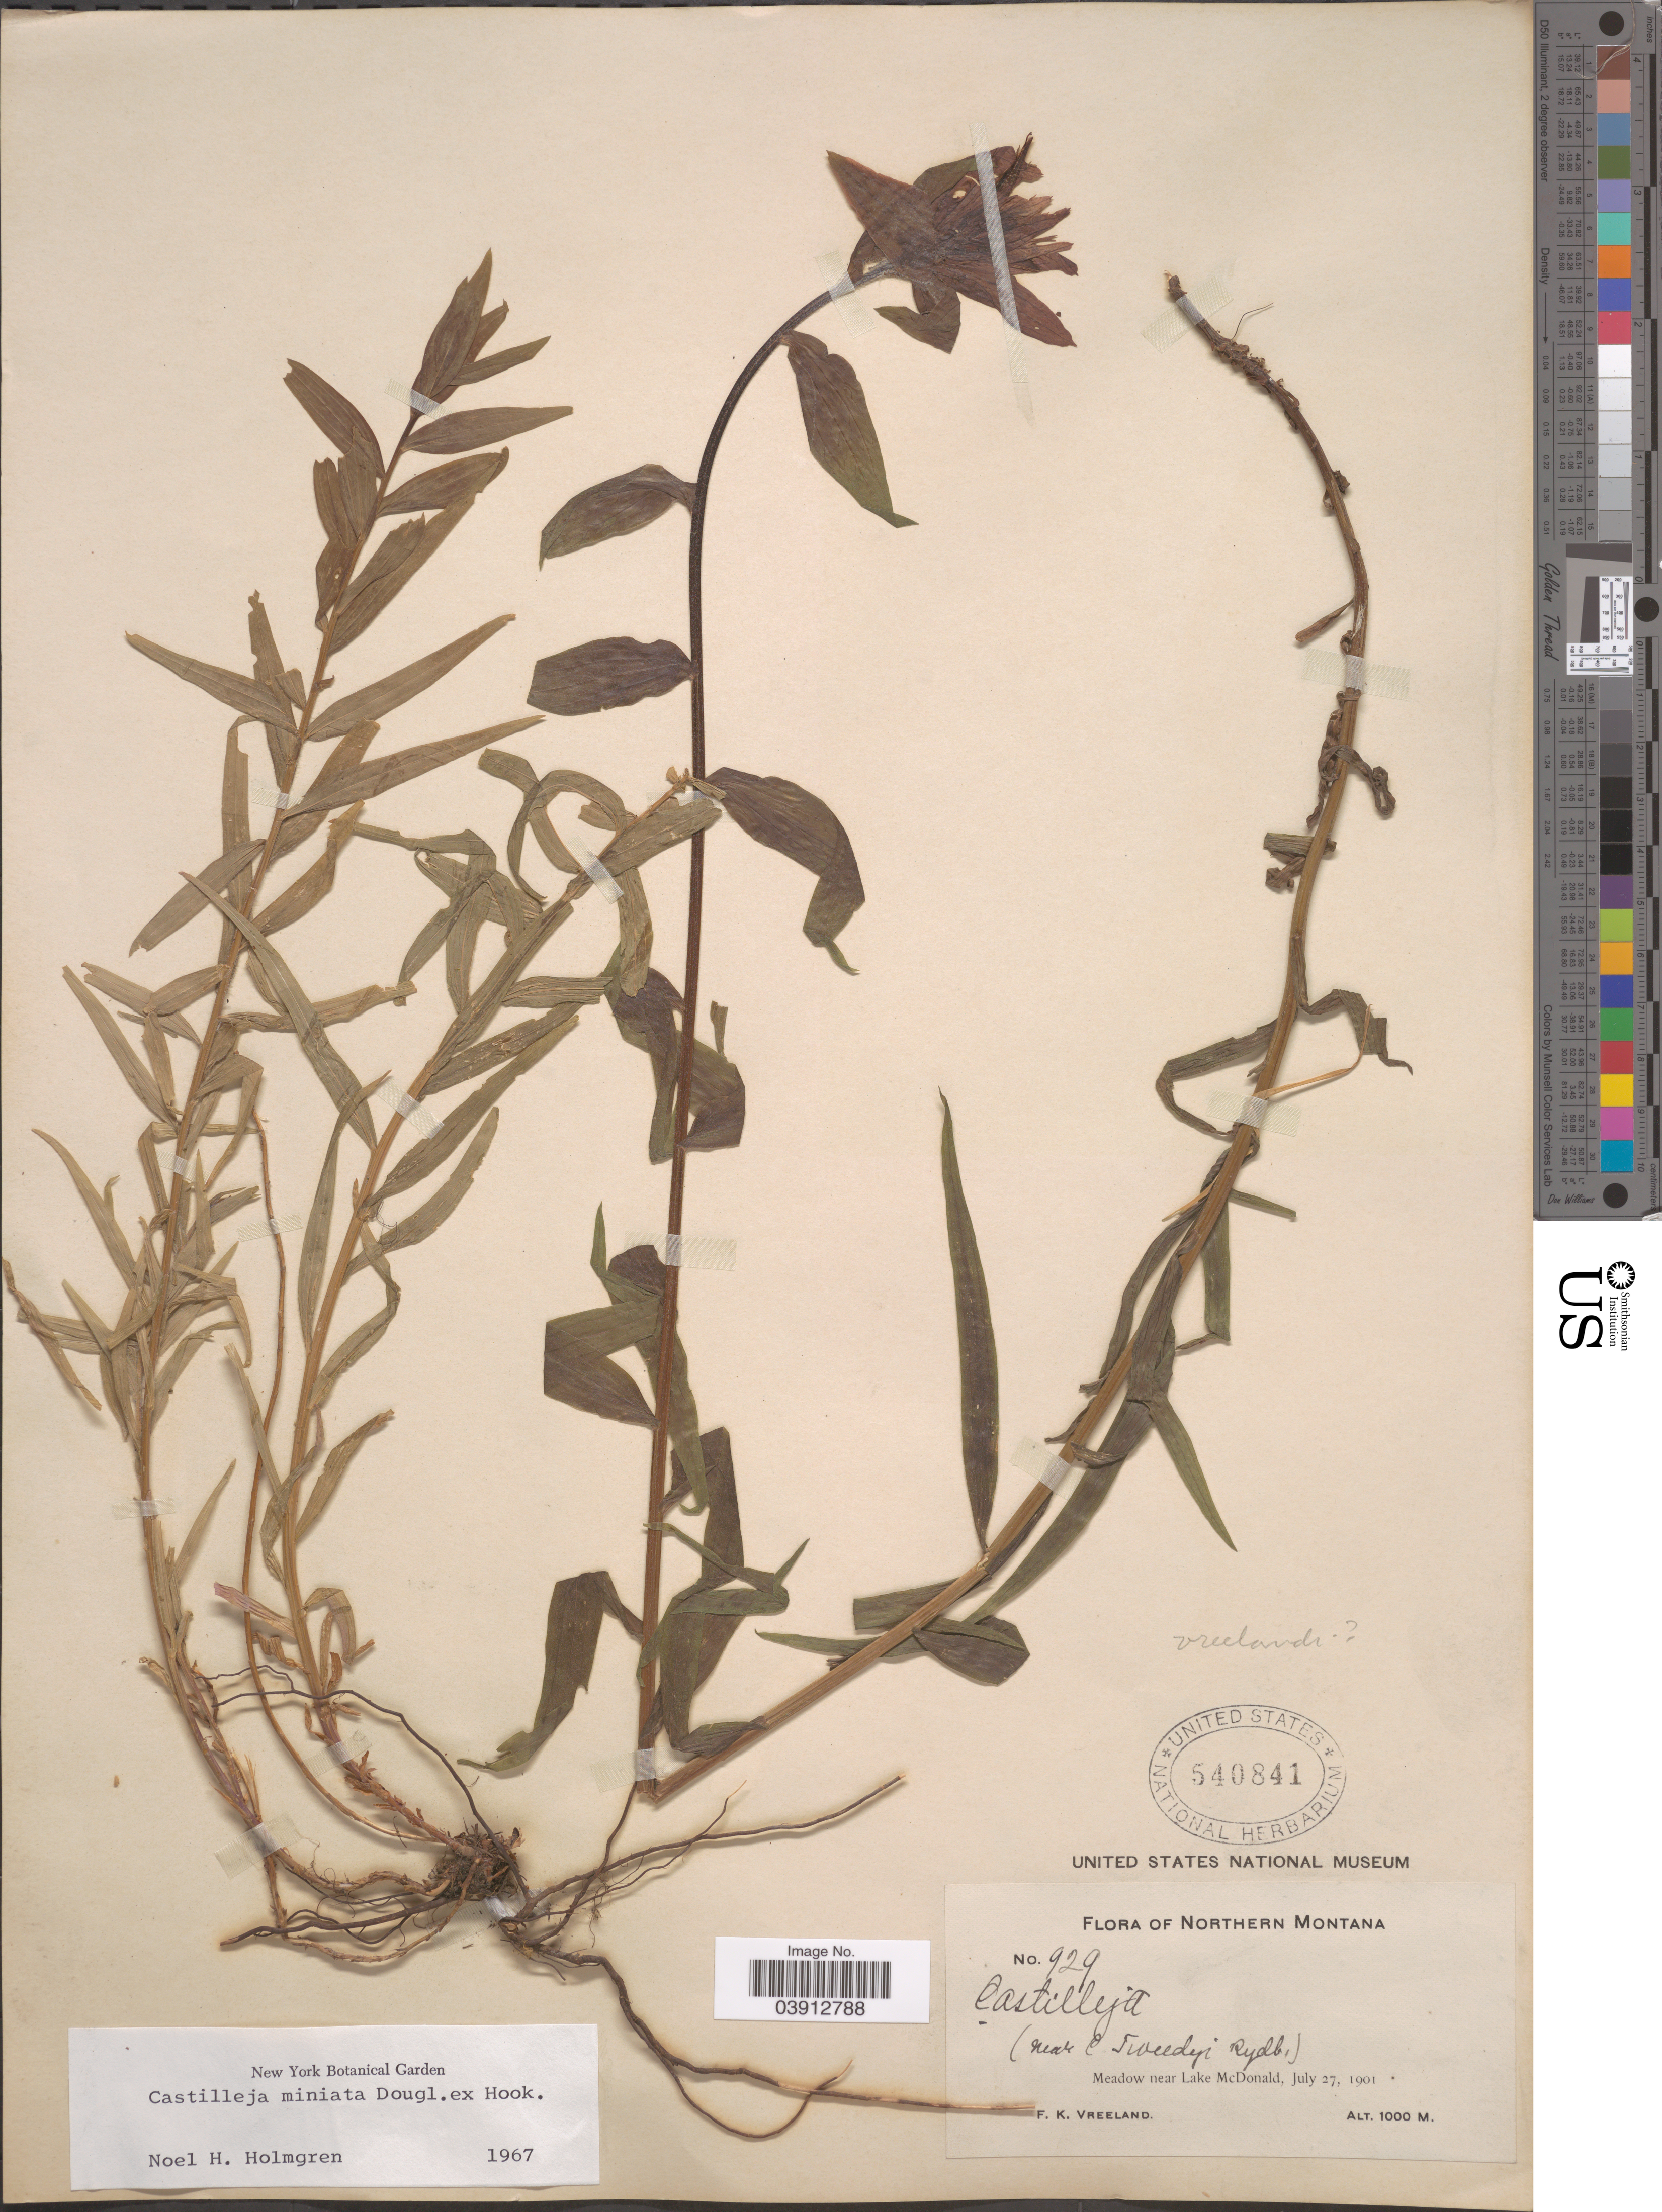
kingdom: Plantae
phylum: Tracheophyta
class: Magnoliopsida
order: Lamiales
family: Orobanchaceae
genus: Castilleja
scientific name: Castilleja miniata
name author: Douglas ex Hook.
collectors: F. Vreeland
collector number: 929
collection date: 1901-07-27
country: United States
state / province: Montana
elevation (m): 1000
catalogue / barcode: US 540841